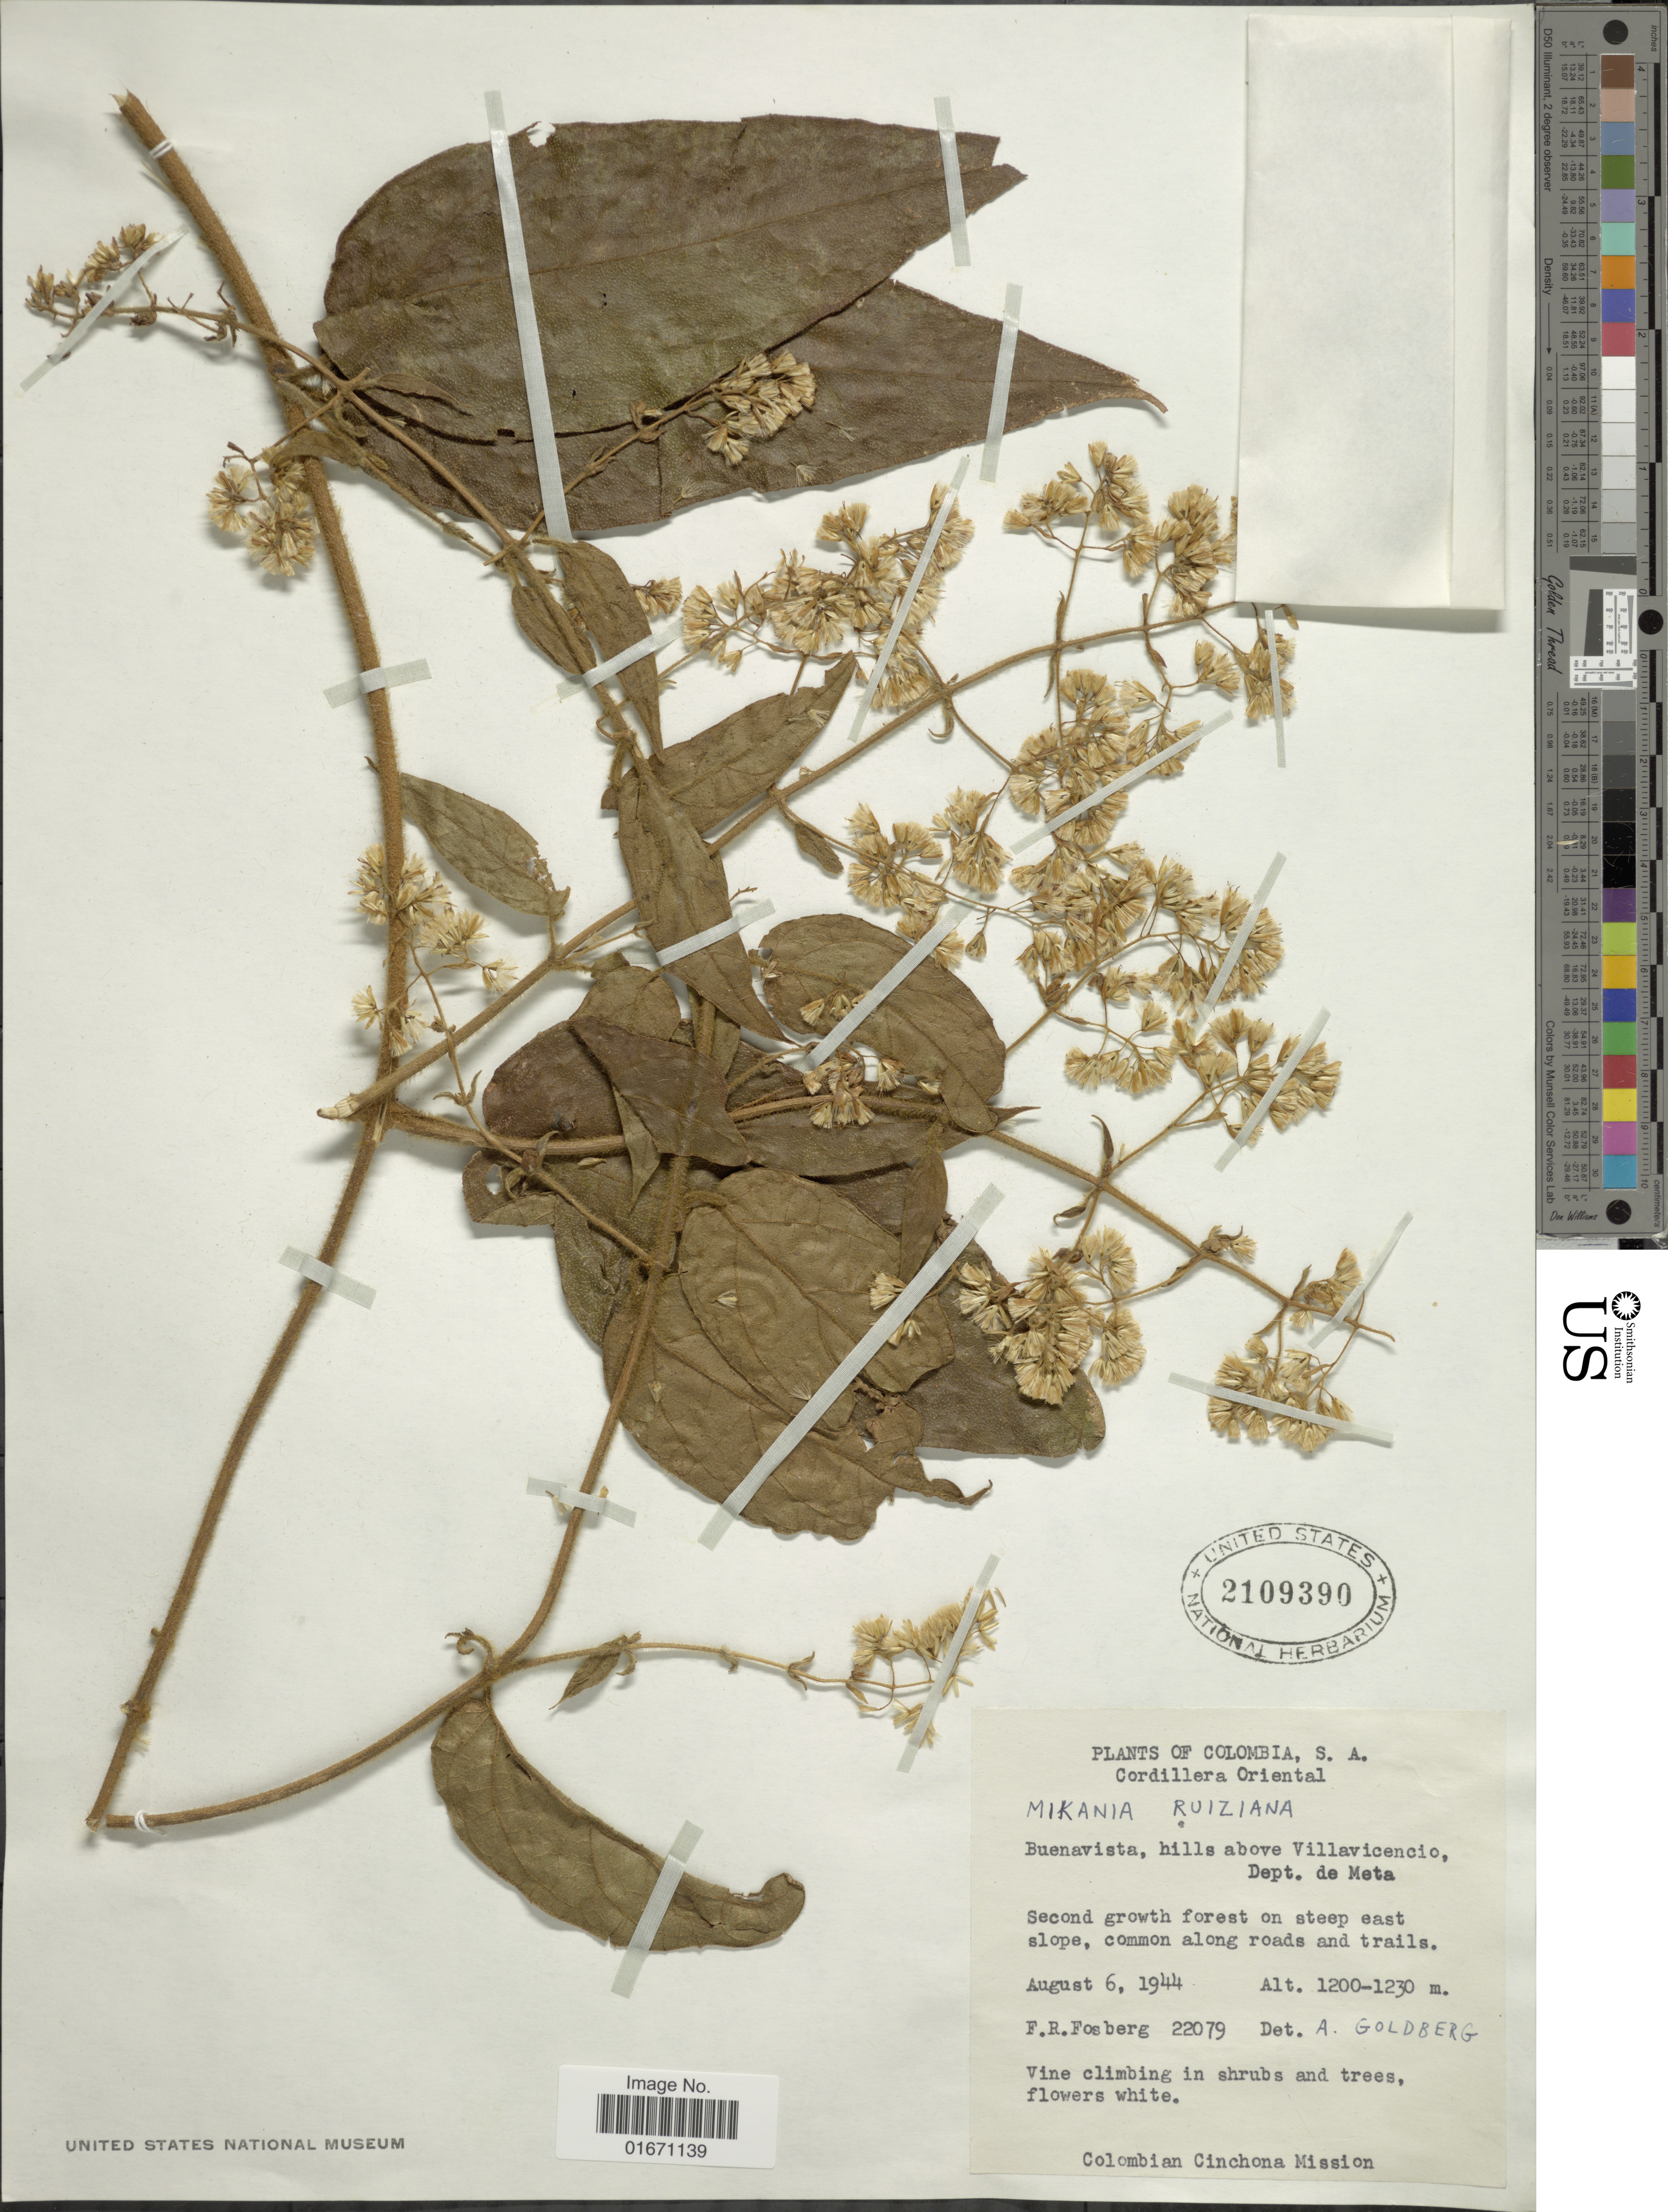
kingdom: Plantae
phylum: Tracheophyta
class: Magnoliopsida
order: Asterales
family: Asteraceae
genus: Mikania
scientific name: Mikania banisteriae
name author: DC.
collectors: F. R. Fosberg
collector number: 22079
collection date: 1944-08-06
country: Colombia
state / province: Meta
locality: Cordillera Oriental, Buenavista, hills above Villavicencio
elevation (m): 1200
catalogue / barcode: US 2109390